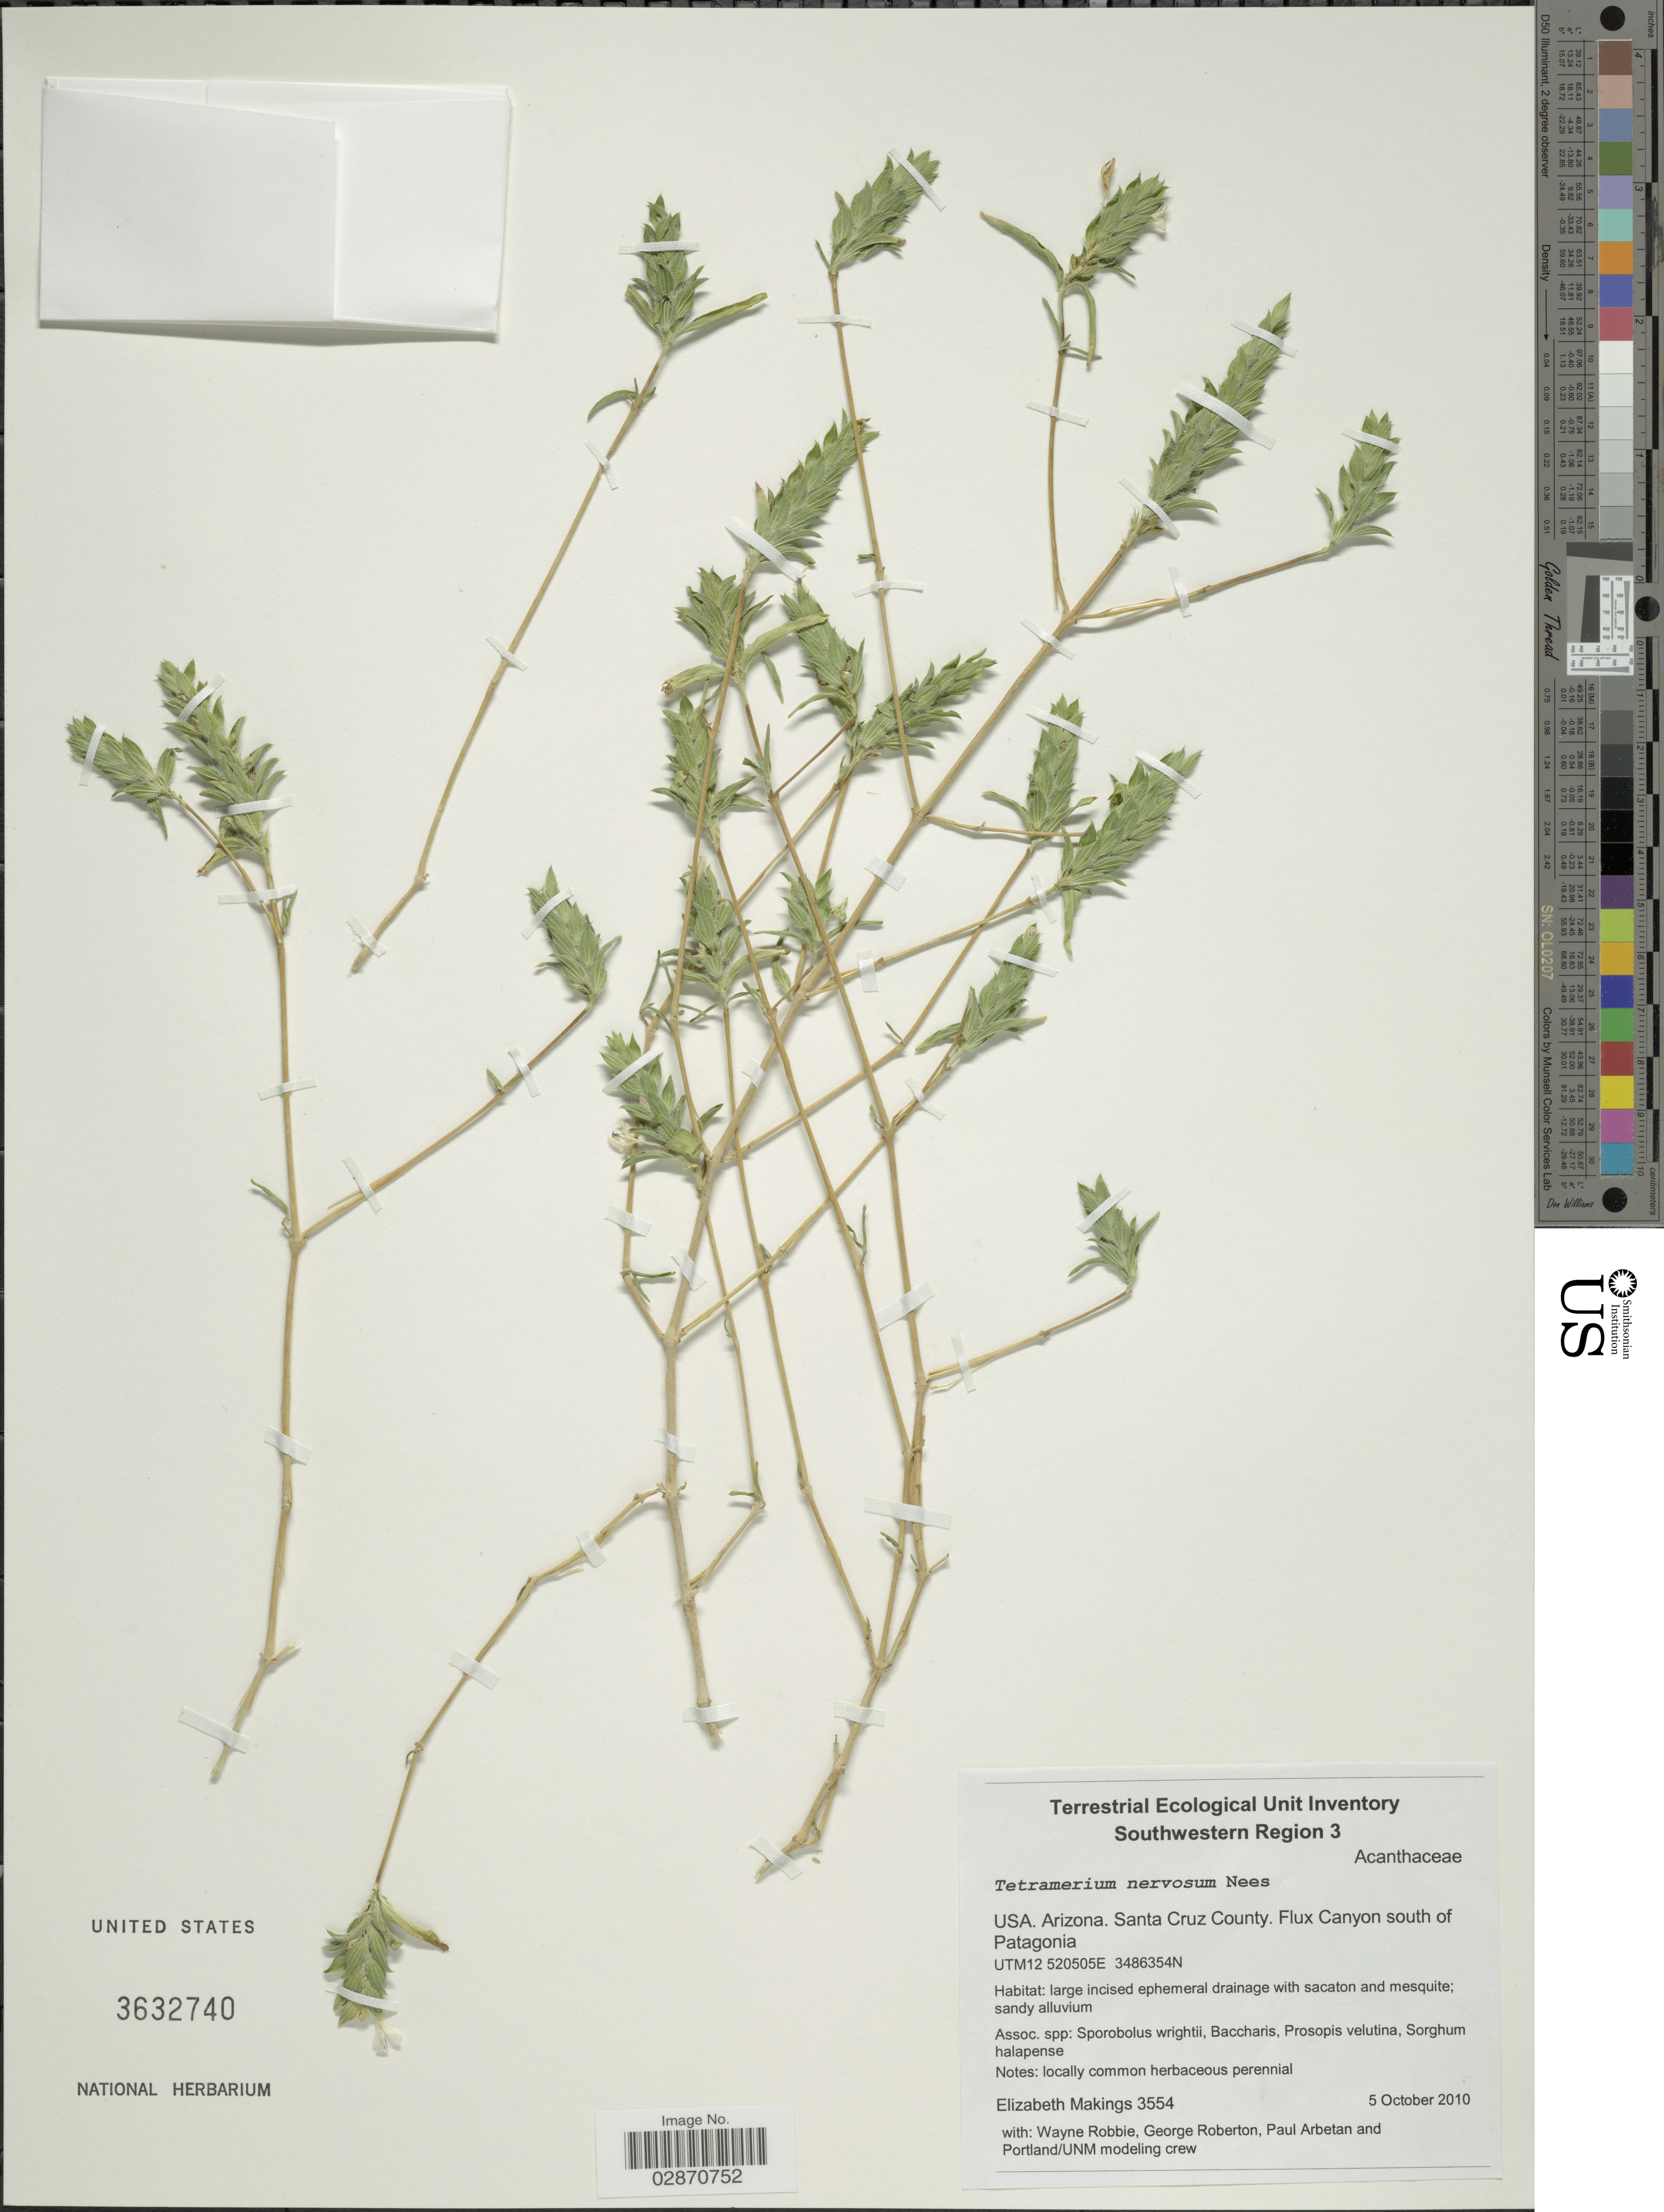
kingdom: Plantae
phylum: Tracheophyta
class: Magnoliopsida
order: Lamiales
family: Acanthaceae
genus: Tetramerium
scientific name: Tetramerium nervosum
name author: Nees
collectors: E. Makings, W. Robbie, G. Roberton, P. Arbetan & Portland/ UNM modeling crew.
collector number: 3554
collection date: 2010-10-05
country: United States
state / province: Arizona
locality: Southwestern Region 3. USA. Santa Cruz County. Flux Canyon south of Patagonia. UTM12.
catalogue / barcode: US 3632740